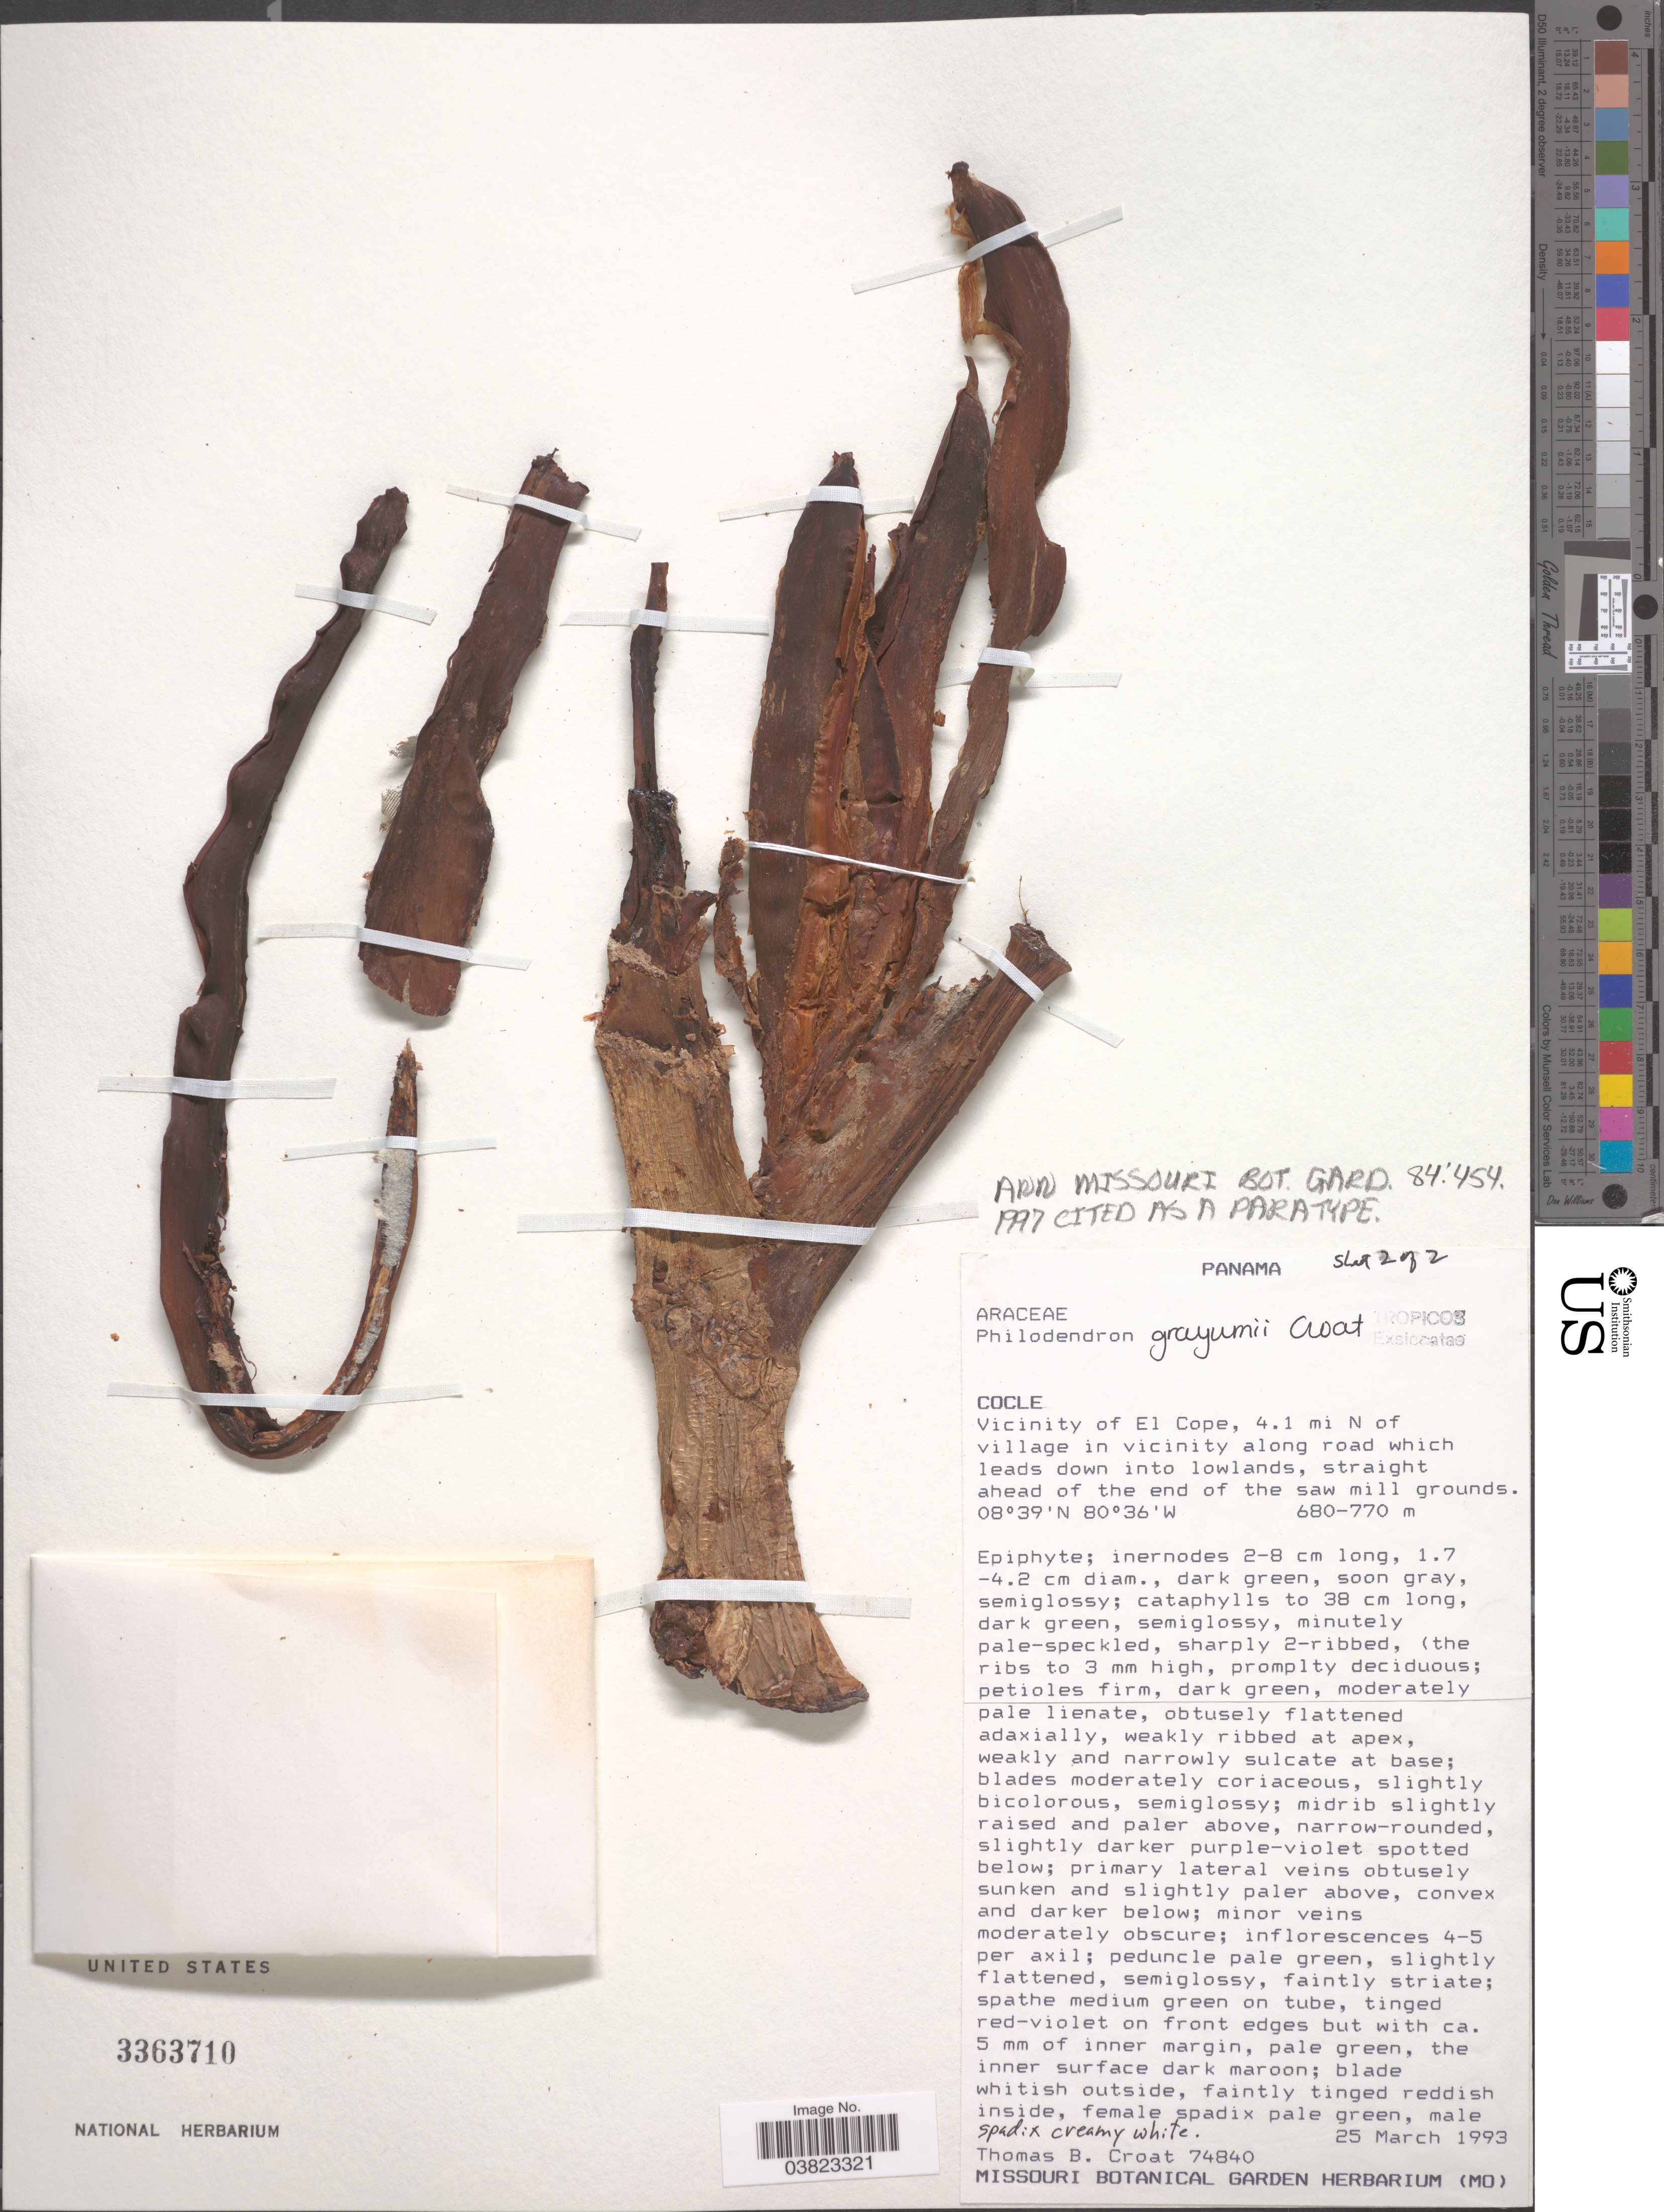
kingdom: Plantae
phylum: Tracheophyta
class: Liliopsida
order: Alismatales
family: Araceae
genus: Philodendron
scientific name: Philodendron grayumii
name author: Croat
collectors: T. B. Croat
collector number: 74840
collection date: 1993-03-25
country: Panama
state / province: Cocle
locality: Vicinity of El Cope, 4.1 mi N of village in vicinity along road which leads down into lowlands, straight ahead of the end of the saw mill grounds.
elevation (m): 680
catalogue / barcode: US 3363710